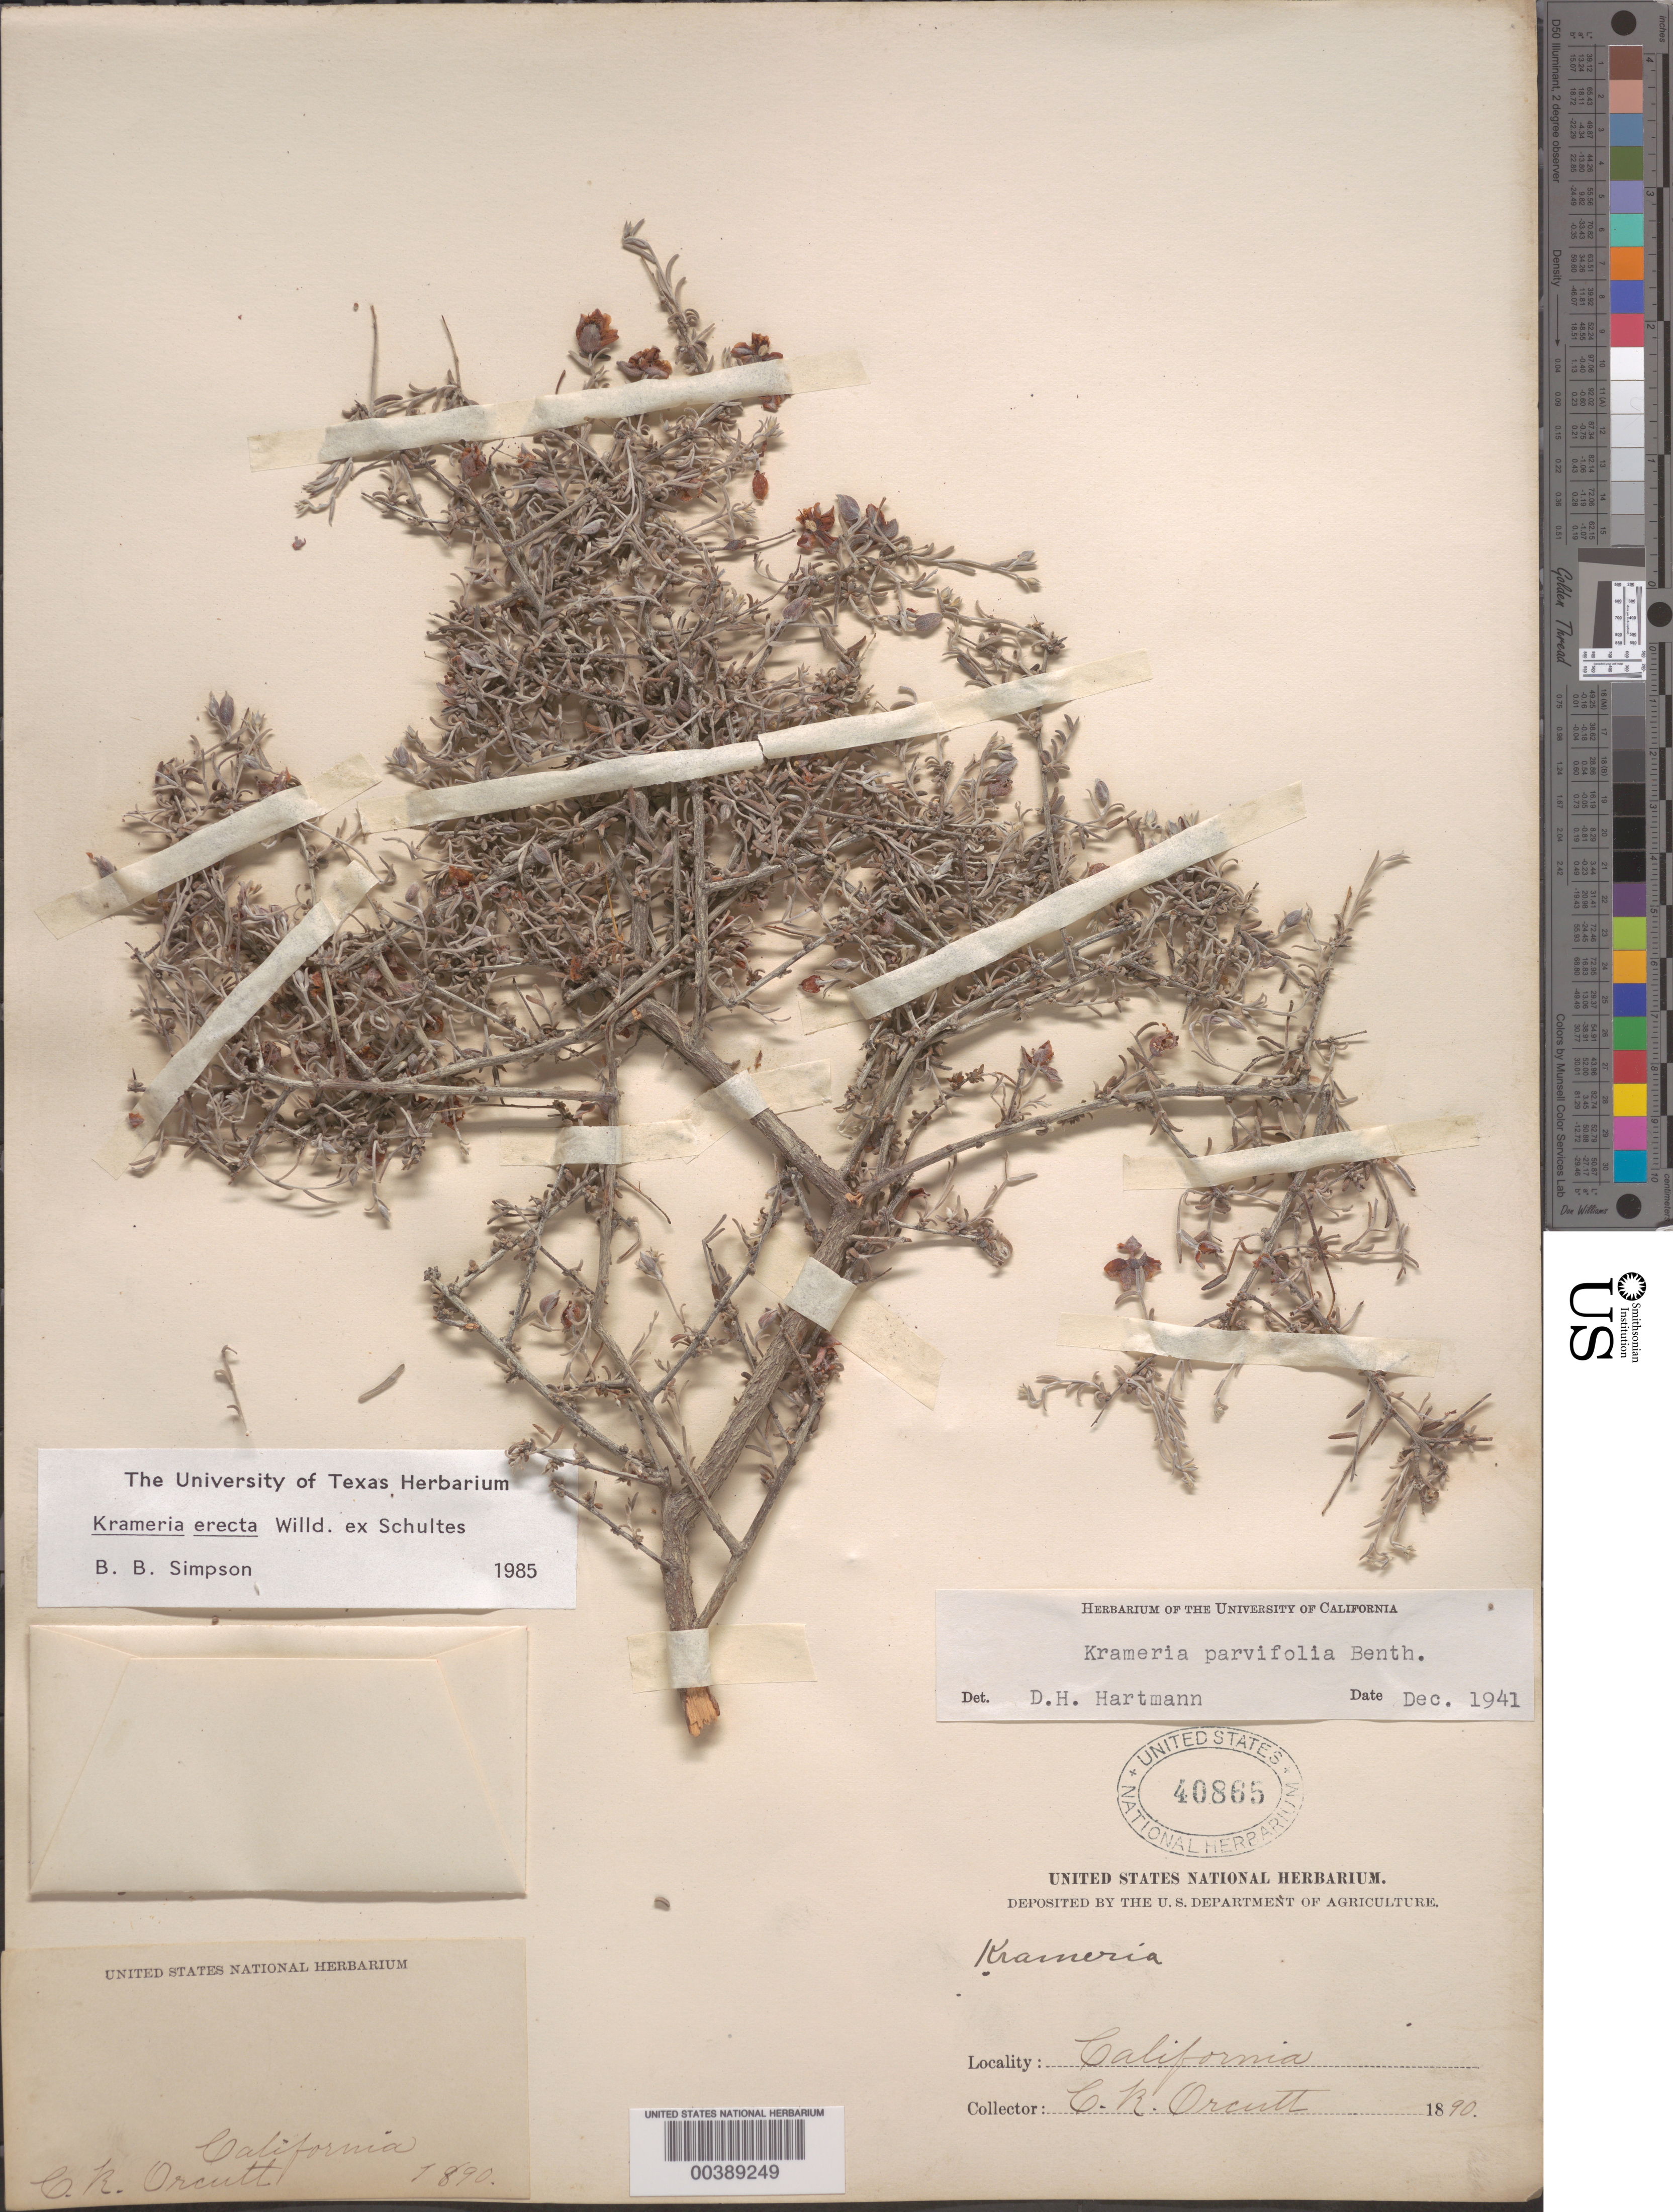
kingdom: Plantae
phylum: Tracheophyta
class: Magnoliopsida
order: Zygophyllales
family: Krameriaceae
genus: Krameria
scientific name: Krameria erecta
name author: Willd. ex Schult.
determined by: Simpson, B. B.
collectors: C. R. Orcutt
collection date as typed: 1890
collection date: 1890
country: United States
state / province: California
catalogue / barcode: US 40865